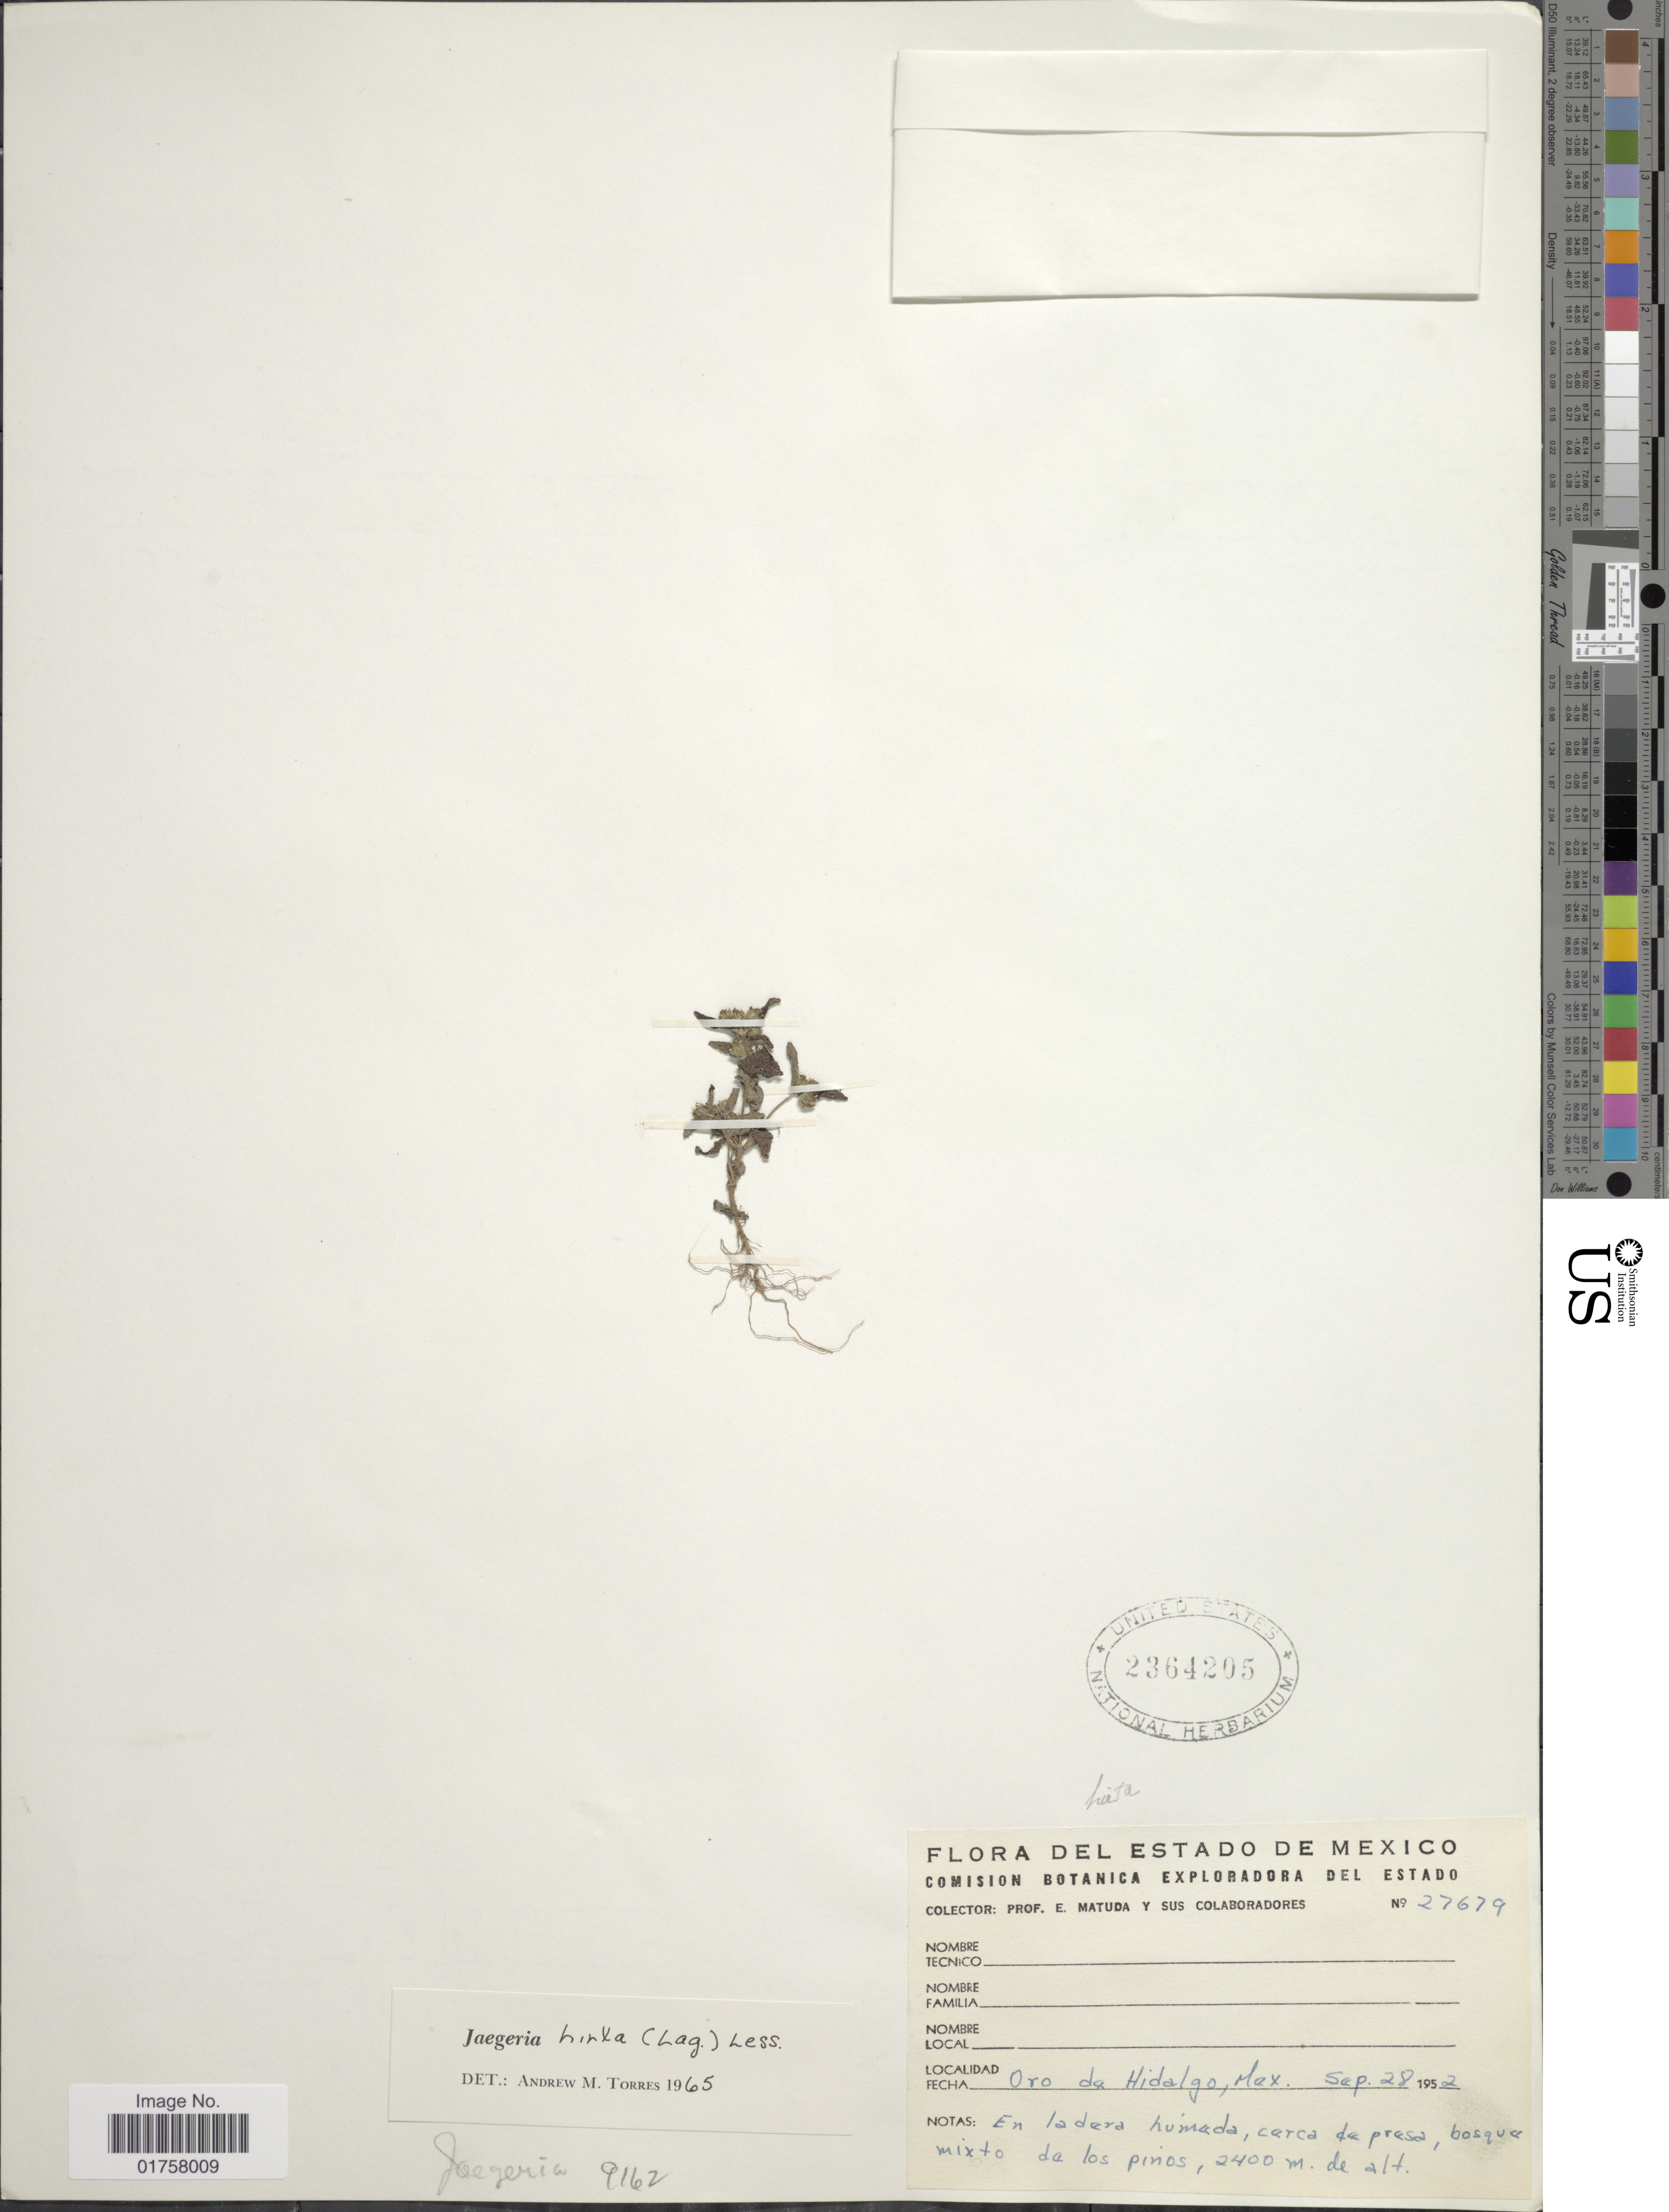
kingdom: Plantae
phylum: Tracheophyta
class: Magnoliopsida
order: Asterales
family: Asteraceae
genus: Jaegeria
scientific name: Jaegeria hirta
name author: (Lag.) Less.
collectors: E. Matuda & et al.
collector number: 27679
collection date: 1952-09-28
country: Mexico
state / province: México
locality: Oro da Hidalgo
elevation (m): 2400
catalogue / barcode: US 2364205